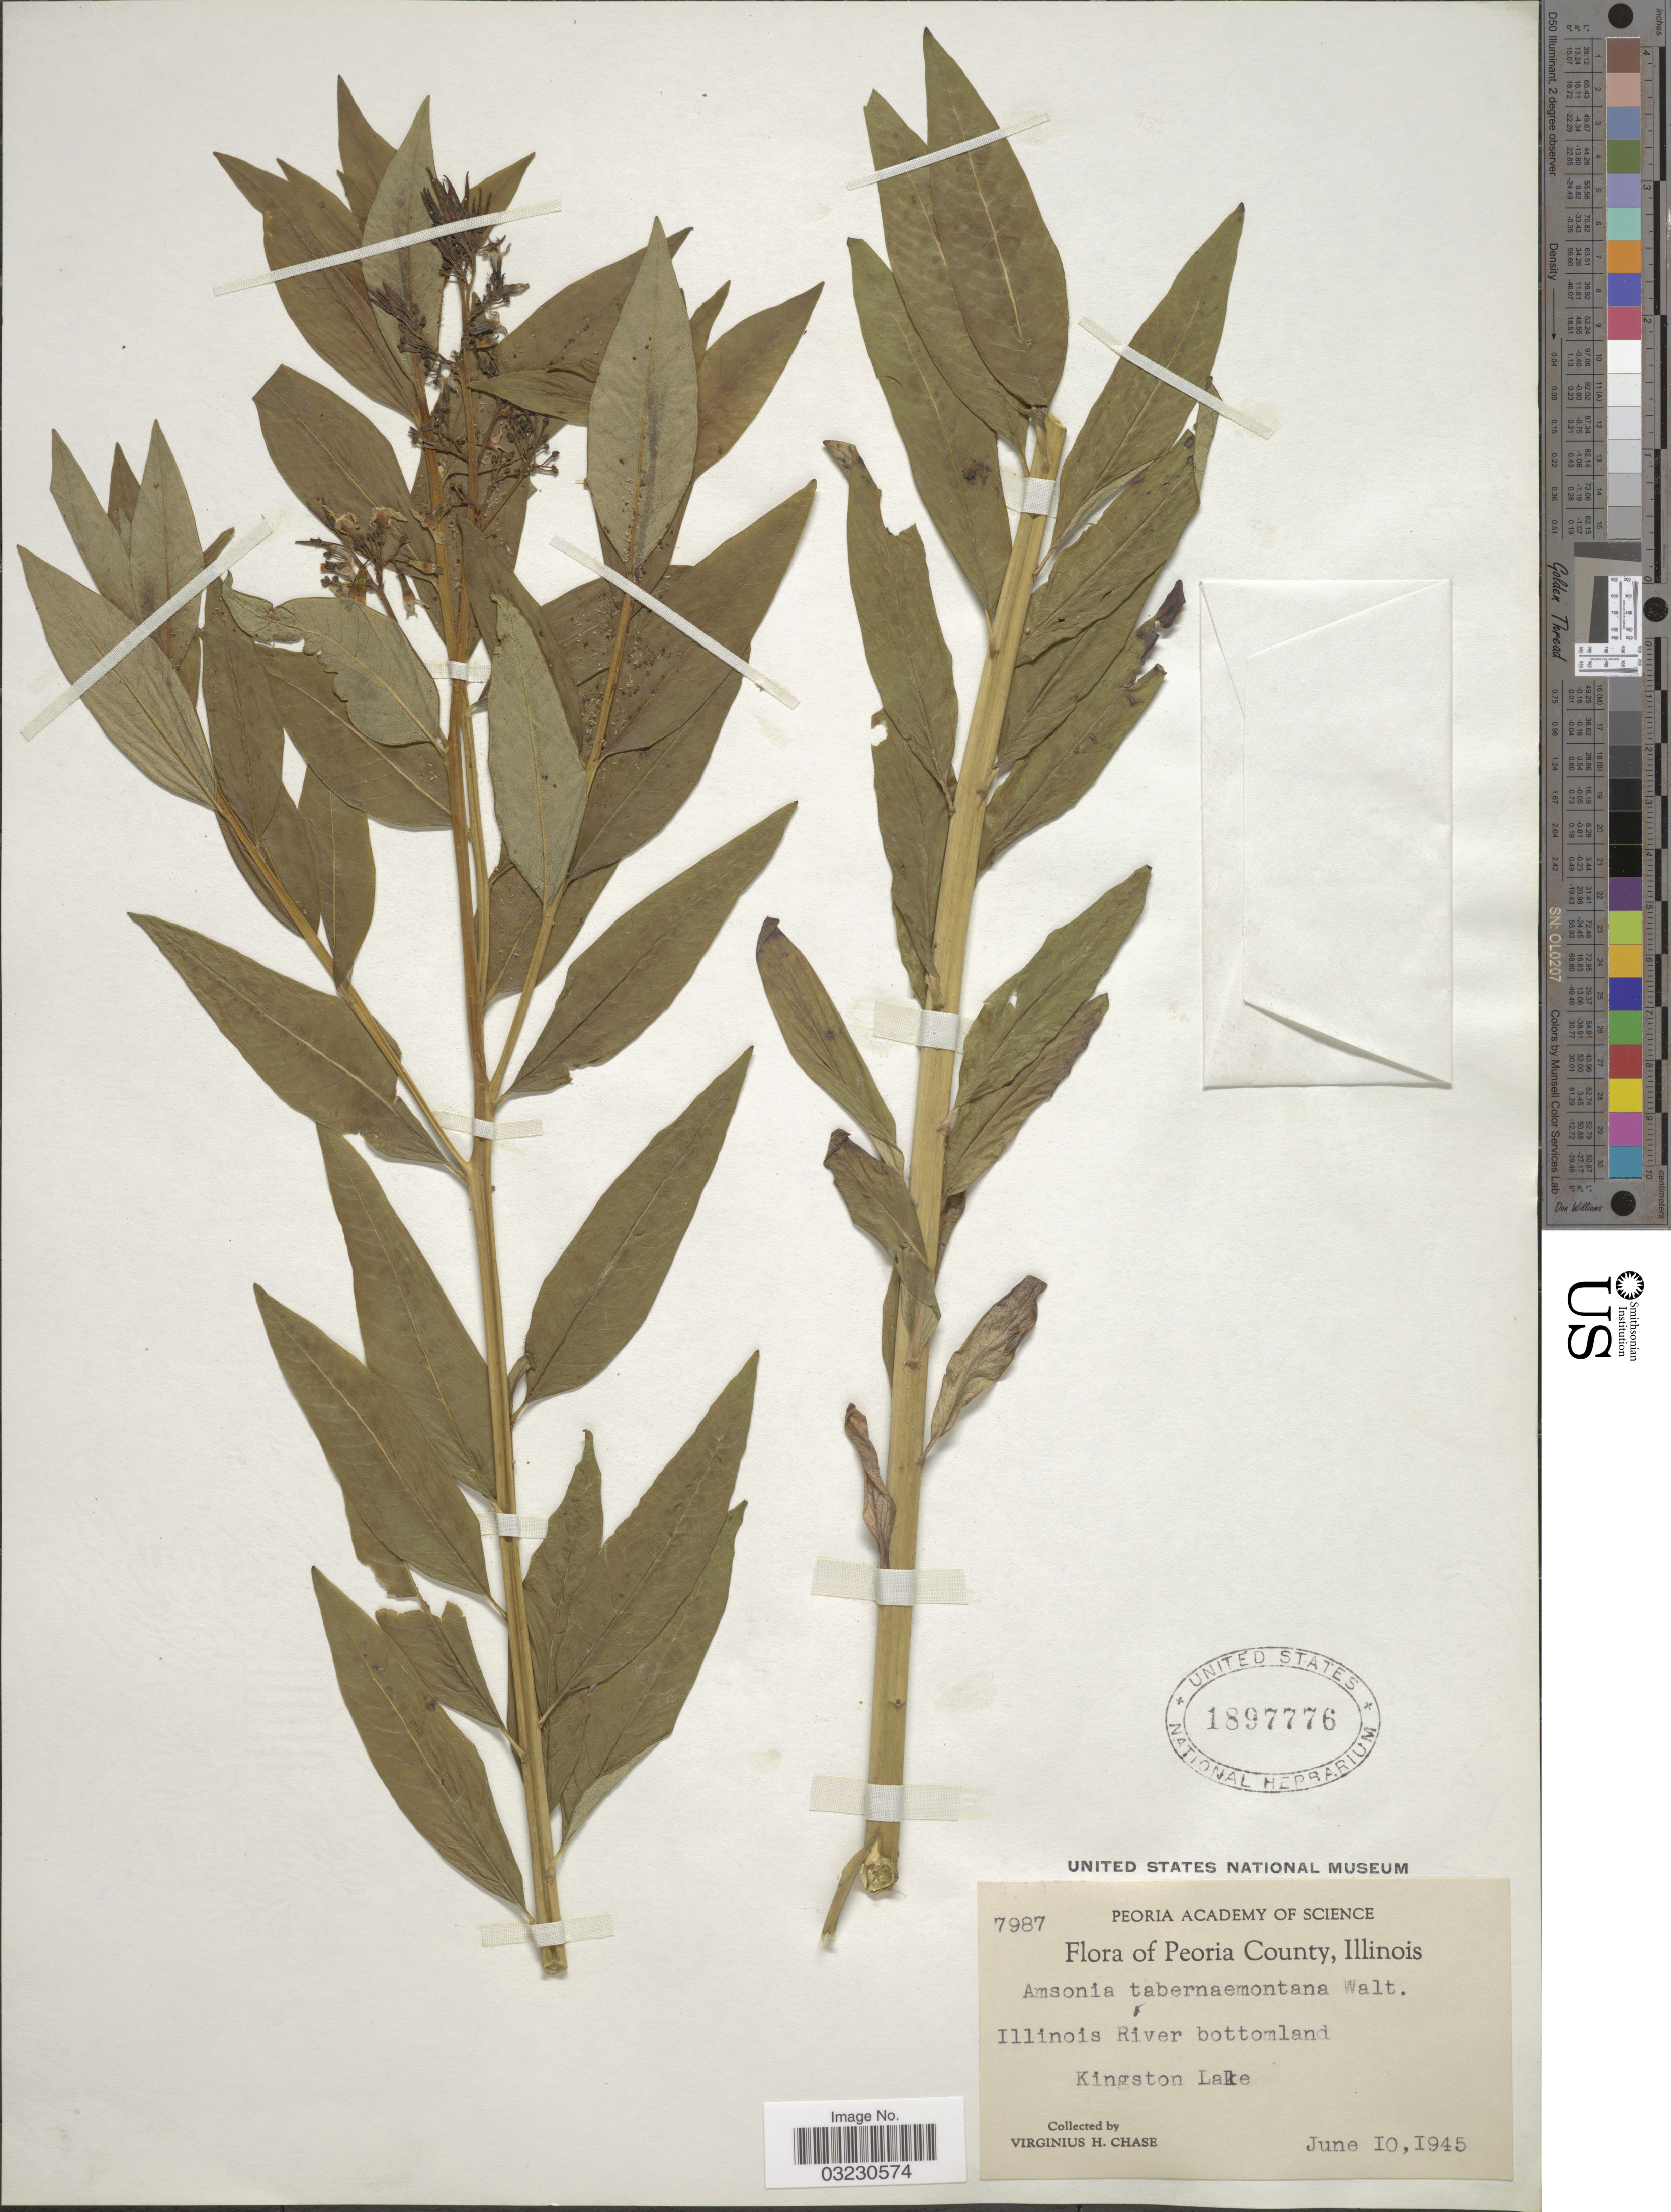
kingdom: Plantae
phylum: Tracheophyta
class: Magnoliopsida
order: Gentianales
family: Apocynaceae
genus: Amsonia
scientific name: Amsonia tabernaemontana var. salicifolia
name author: (Pursh) Woodson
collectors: V. H. Chase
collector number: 7987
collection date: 1945-06-10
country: United States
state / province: Illinois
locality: Peoria County, Illinois, Illinois River bottomland, Kingston Lake.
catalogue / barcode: US 1897776